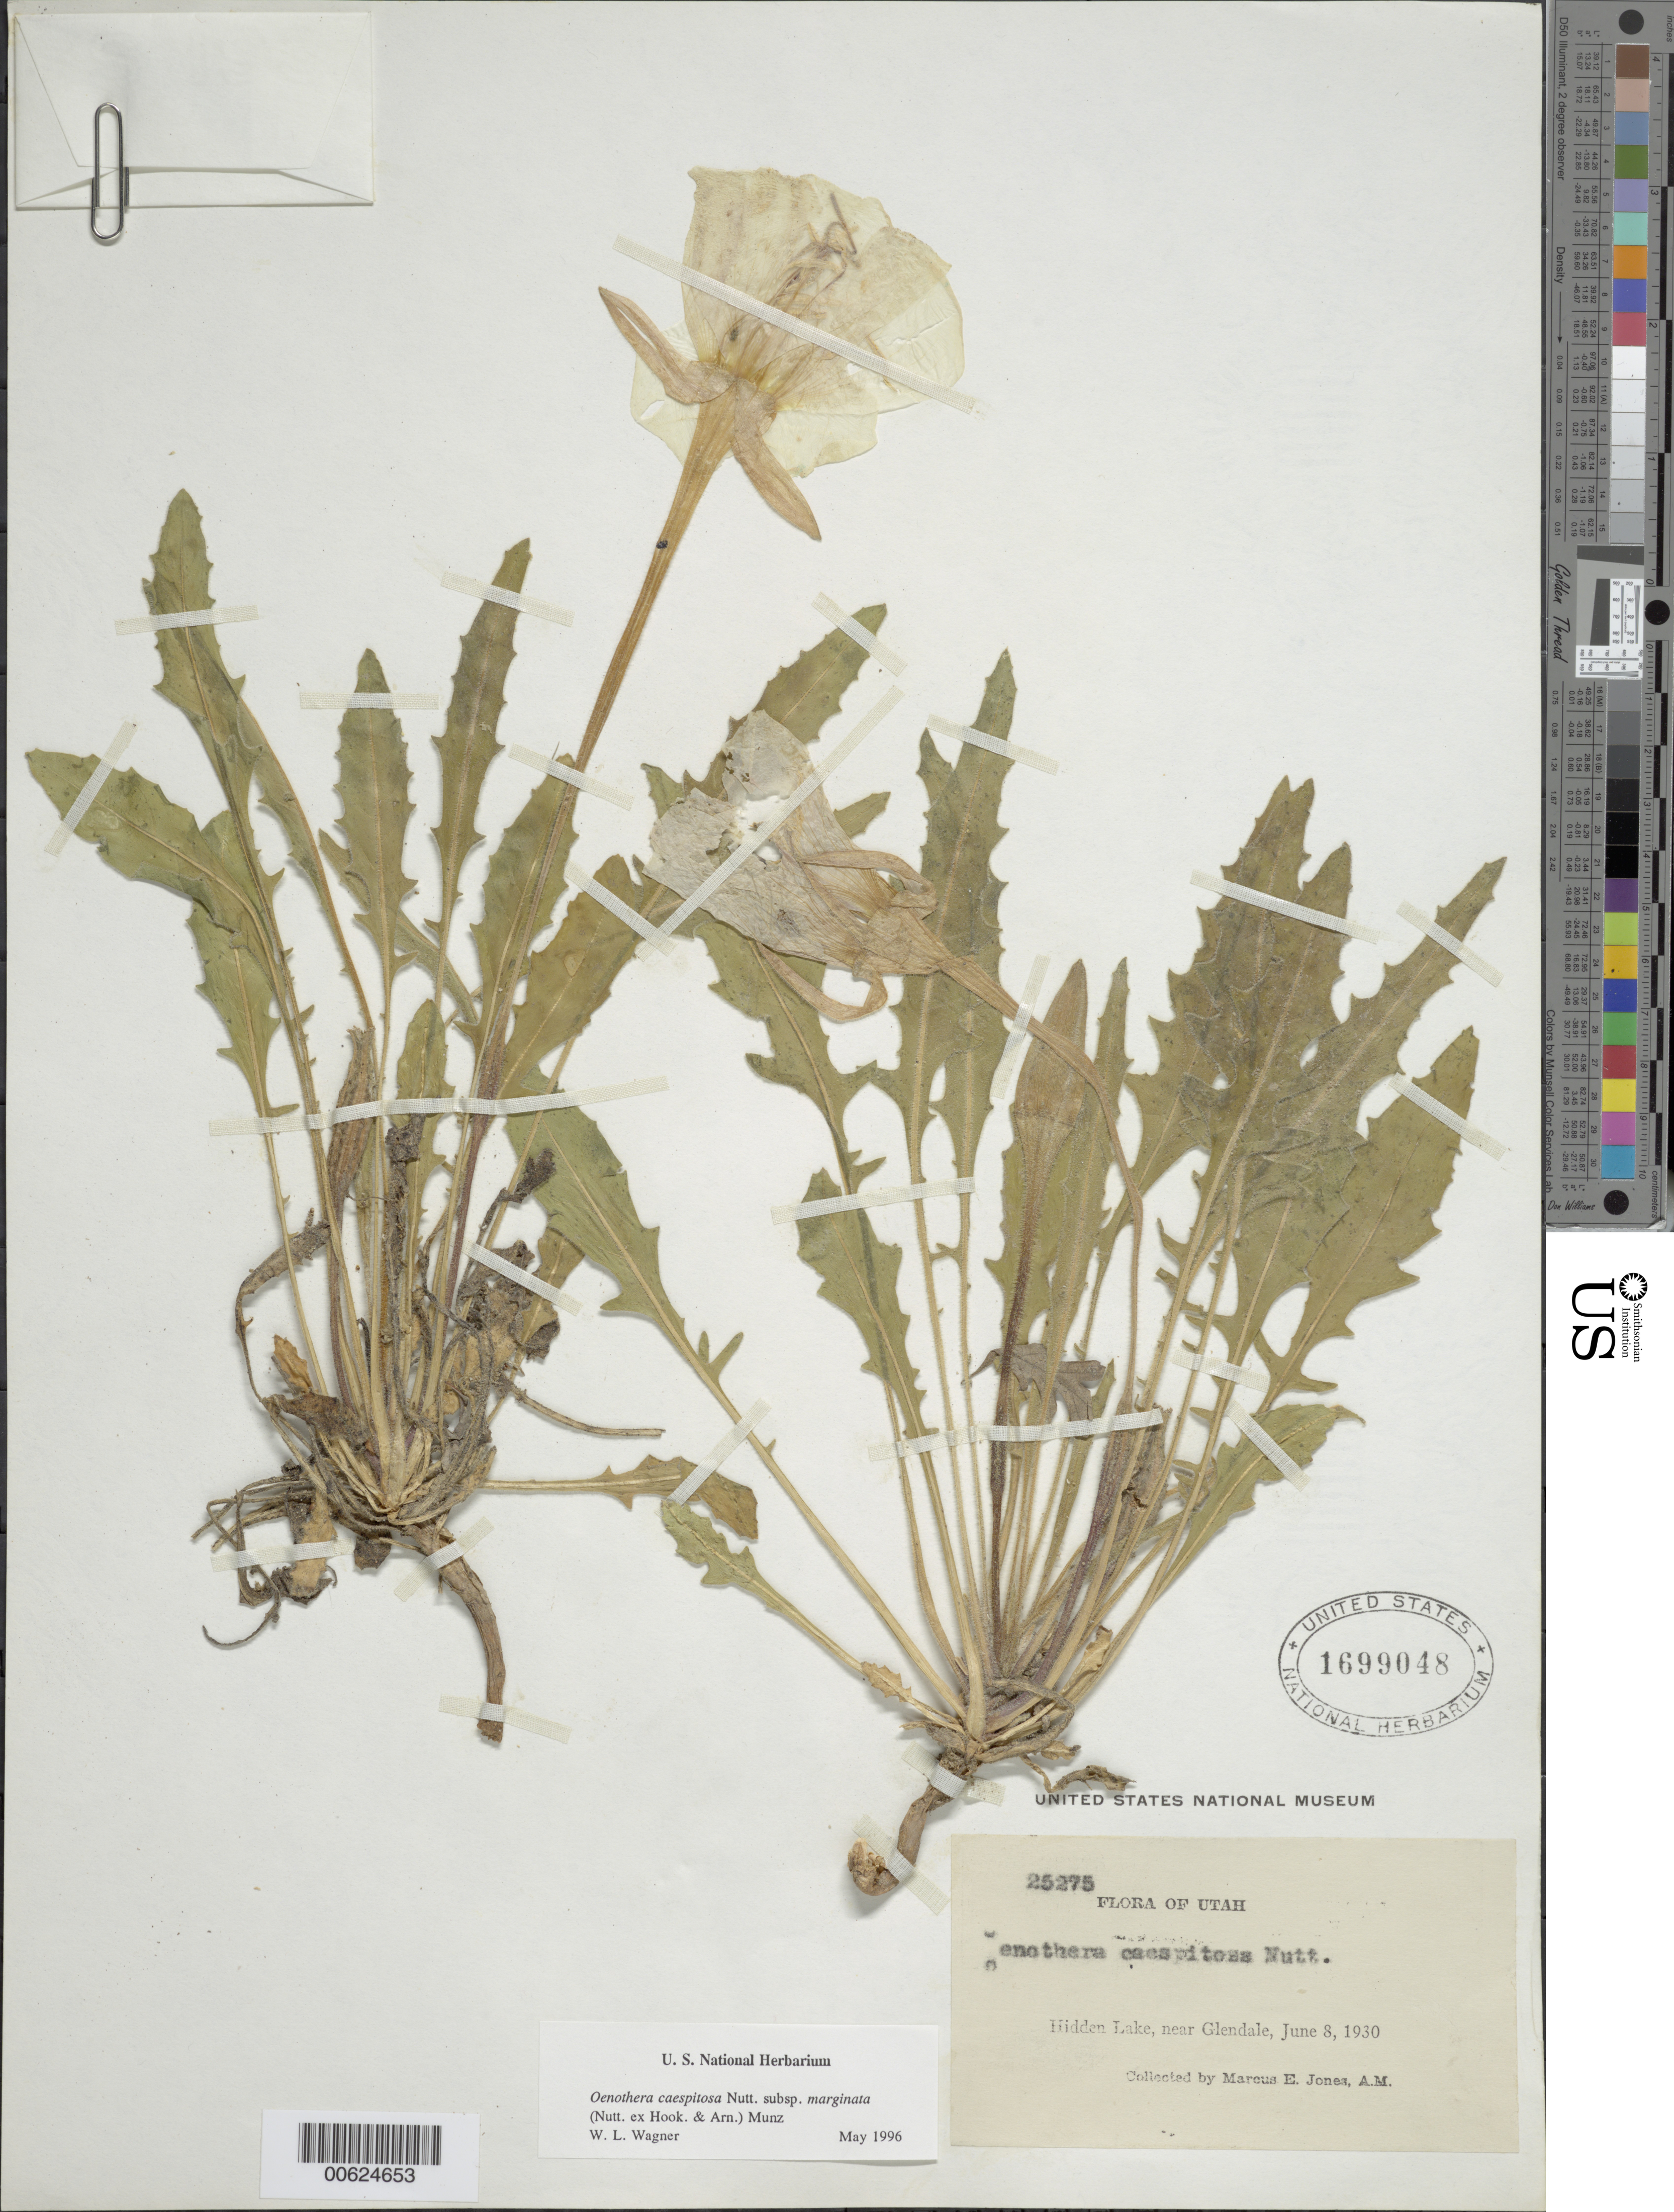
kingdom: Plantae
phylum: Tracheophyta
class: Magnoliopsida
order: Myrtales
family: Onagraceae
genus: Oenothera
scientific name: Oenothera cespitosa subsp. marginata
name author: (Nutt. ex Hook. & Arn.) Munz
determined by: Wagner, W. L., (BOT), Smithsonian Institution - National Museum of Natural History (UNITED STATES)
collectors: M. E. Jones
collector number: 25275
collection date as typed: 08 Jun 1930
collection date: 1930-06-08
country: United States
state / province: Utah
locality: Hidden Lake, near Glendale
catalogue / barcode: US 1699048